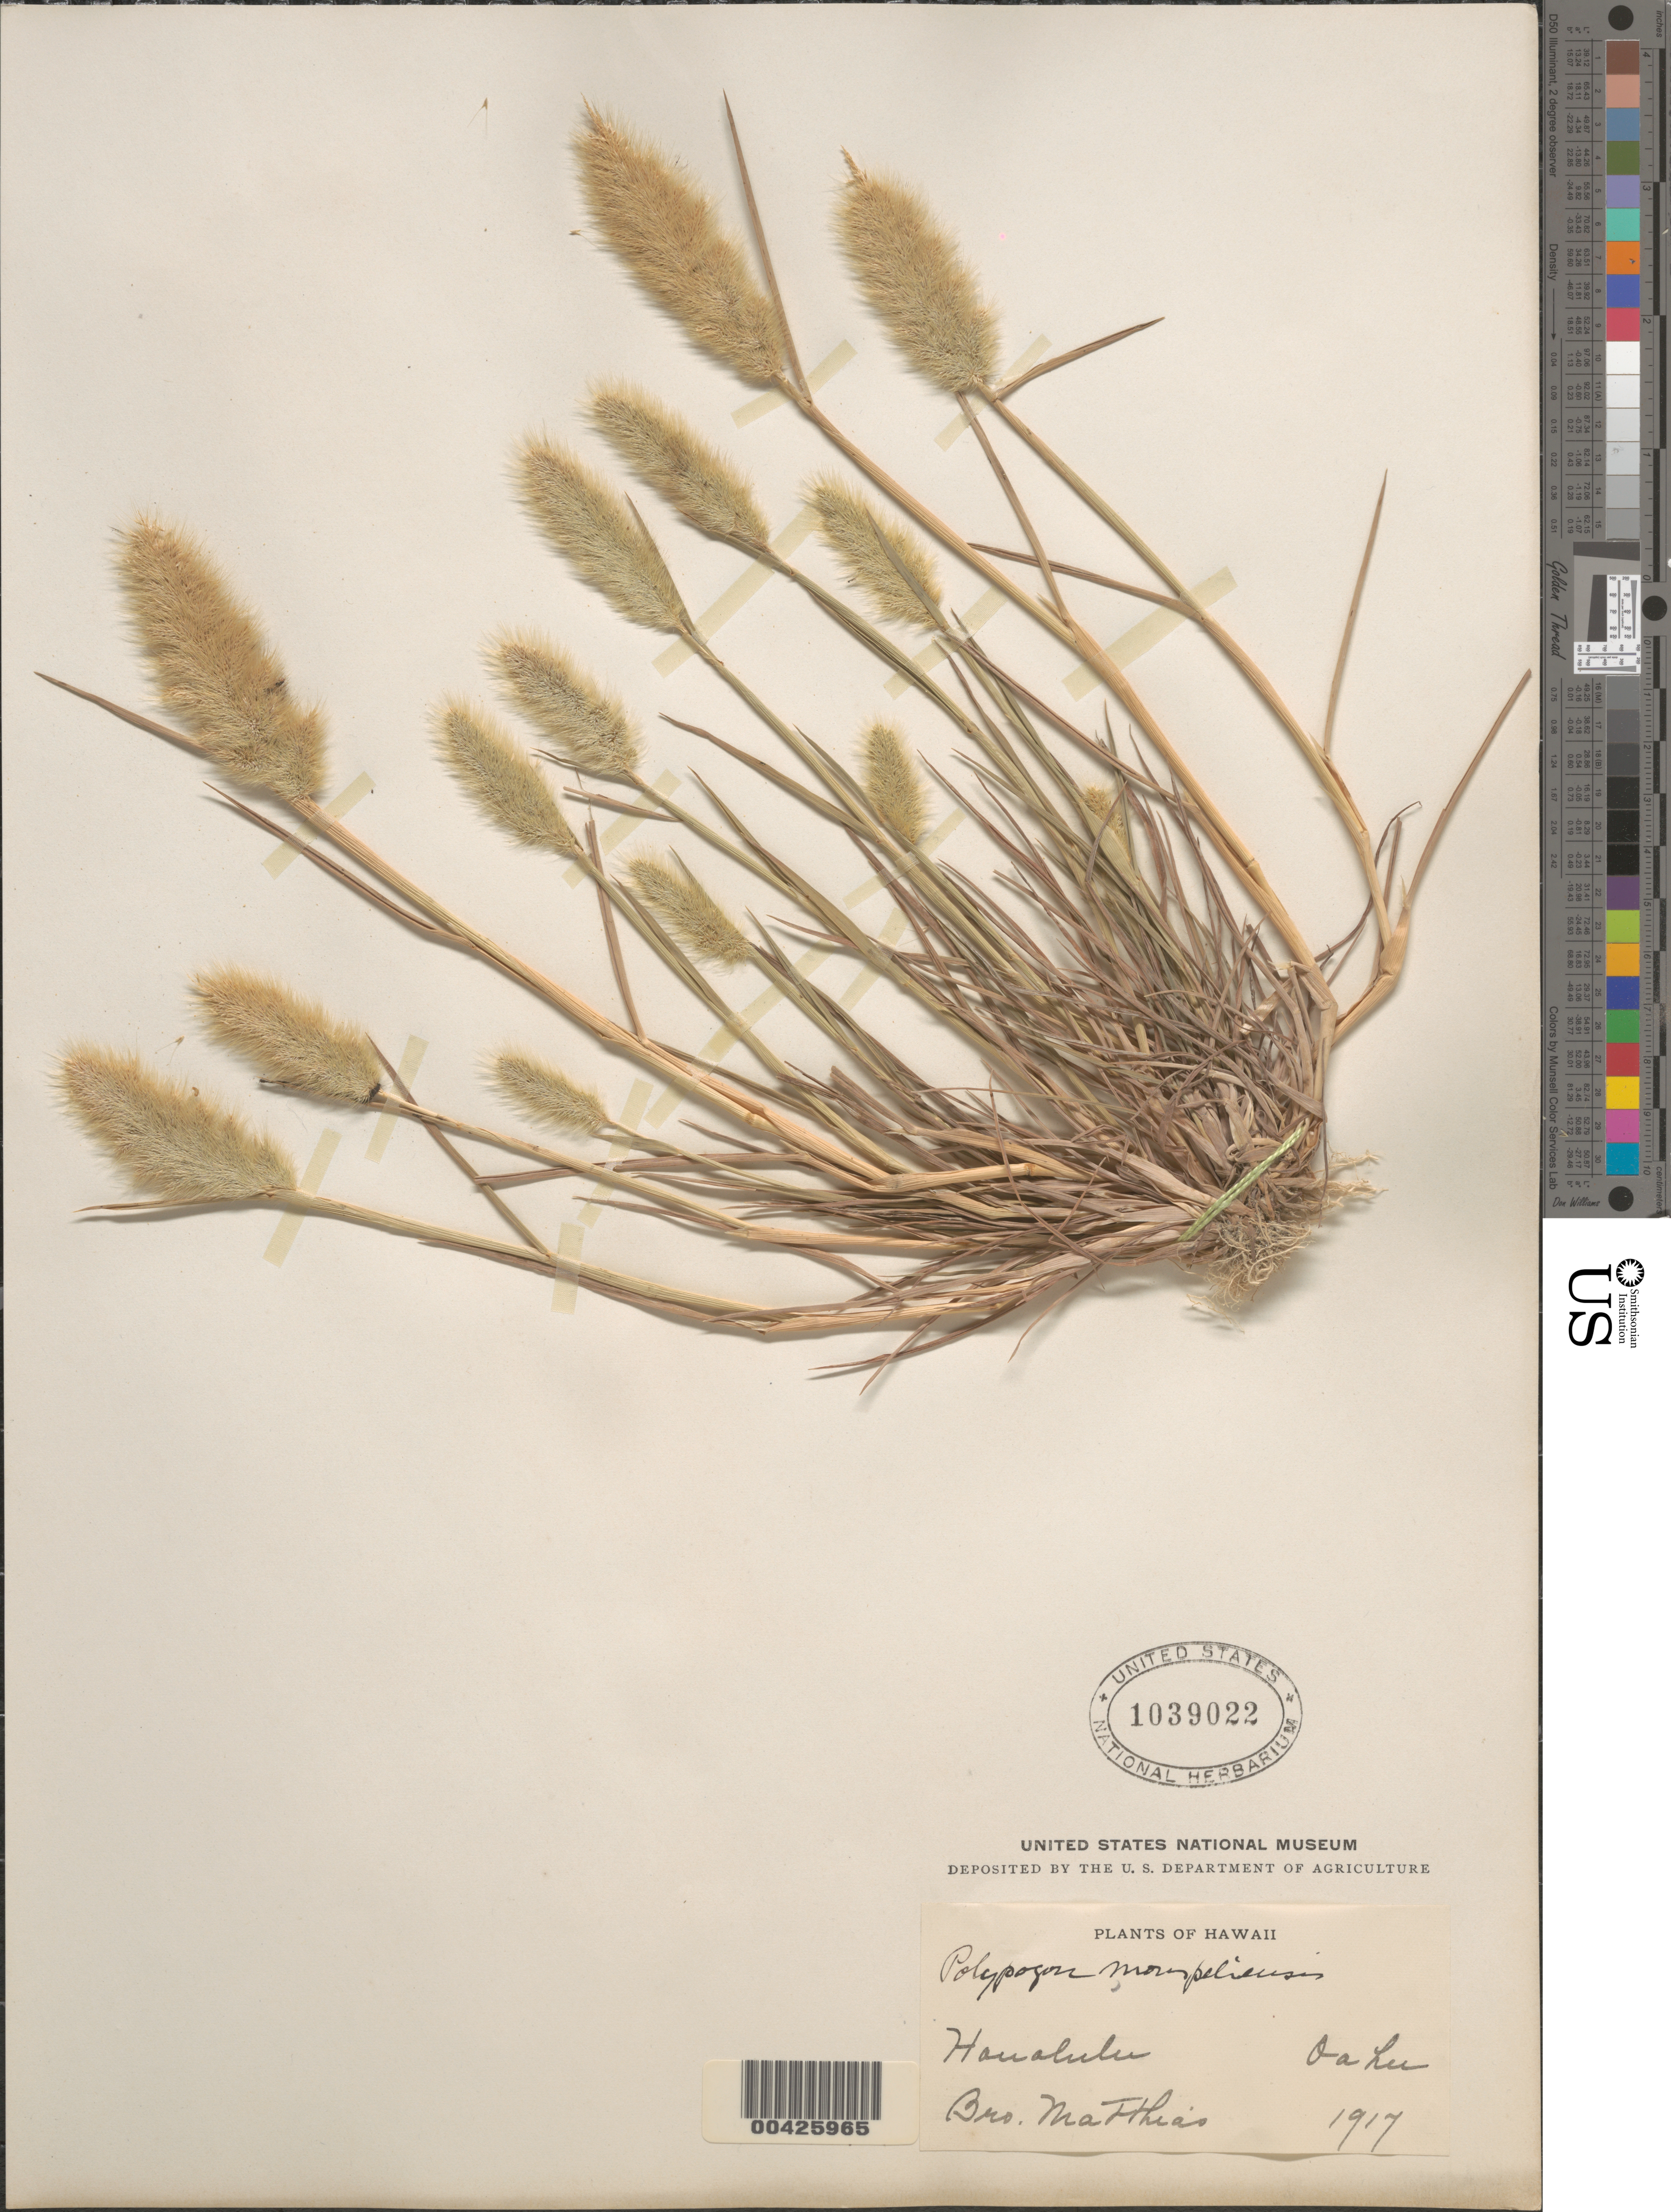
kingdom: Plantae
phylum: Tracheophyta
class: Liliopsida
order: Poales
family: Poaceae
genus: Polypogon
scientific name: Polypogon monspeliensis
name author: (L.) Desf.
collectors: B. Matthias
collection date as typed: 1917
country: United States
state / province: Hawaii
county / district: Honolulu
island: Oahu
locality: Honolulu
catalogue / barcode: US 1039022